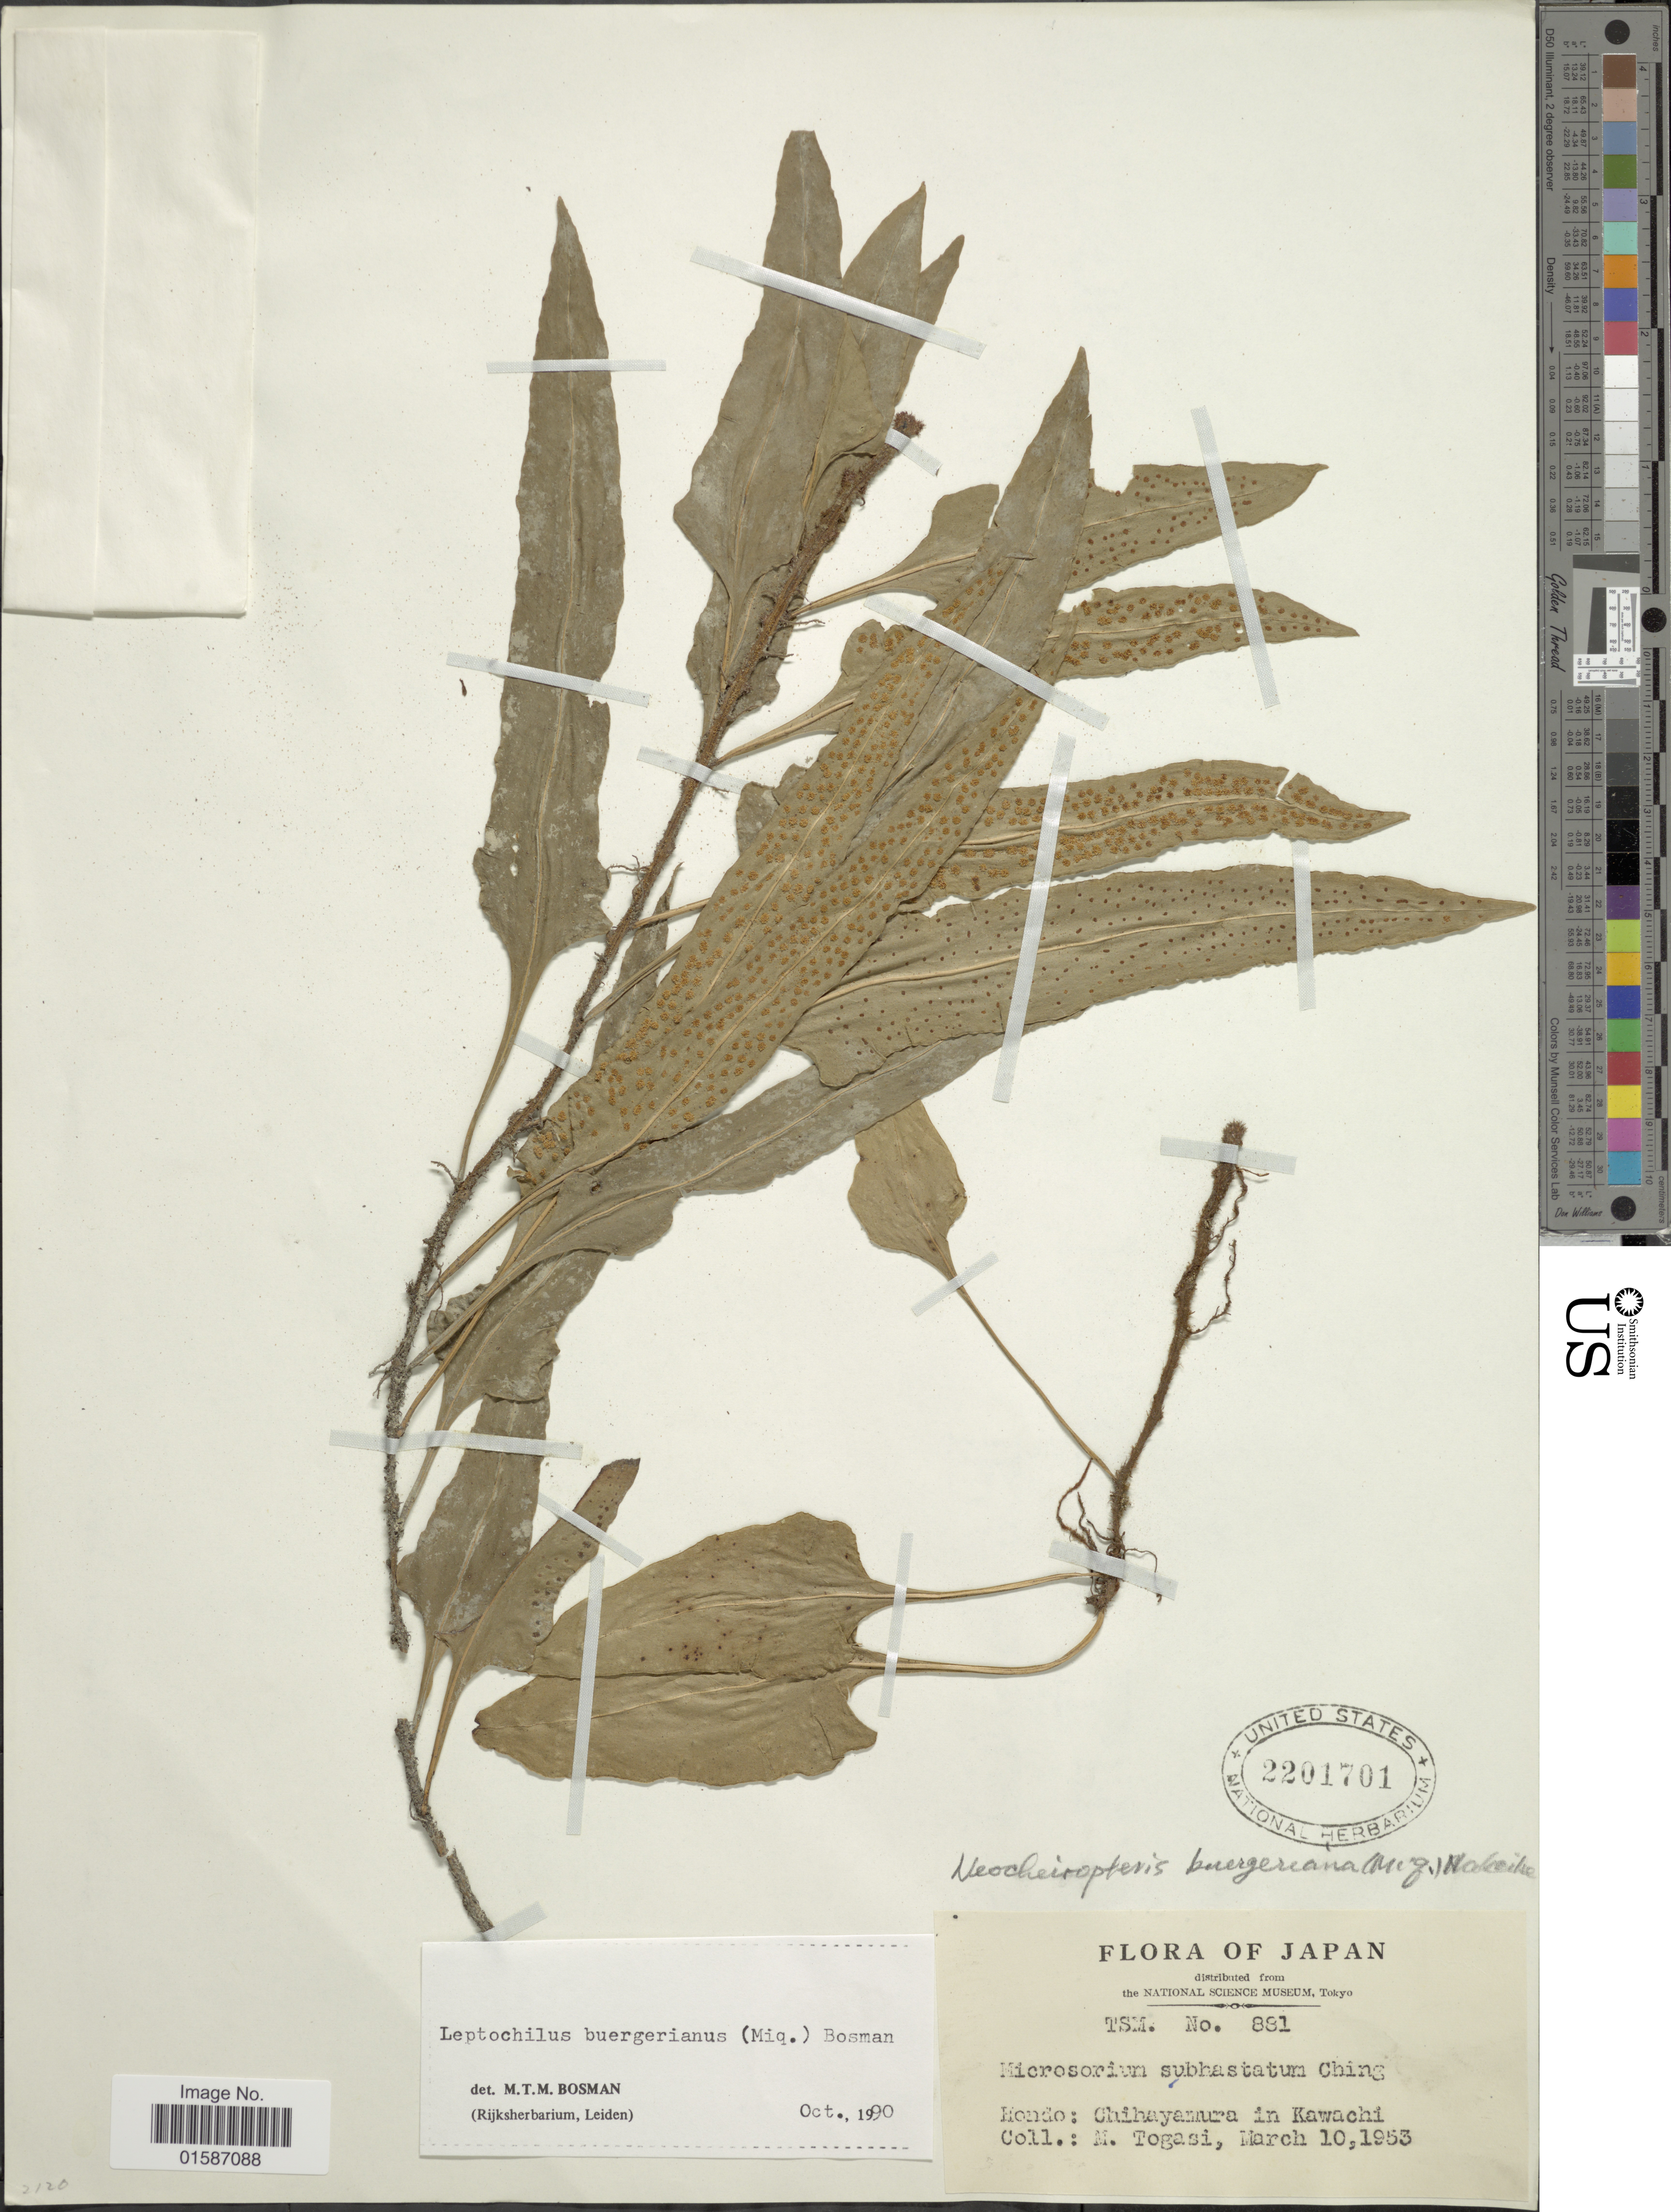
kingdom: Plantae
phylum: Tracheophyta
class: Polypodiopsida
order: Polypodiales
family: Polypodiaceae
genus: Lepidomicrosorium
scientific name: Lepidomicrosorium buergerianum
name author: (Miq.) Ching & K.H. Shing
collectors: M. Togasi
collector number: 881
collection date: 1953-03-10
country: Japan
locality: Hondo: Chihayamura in Kawachi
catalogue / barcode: US 2201701